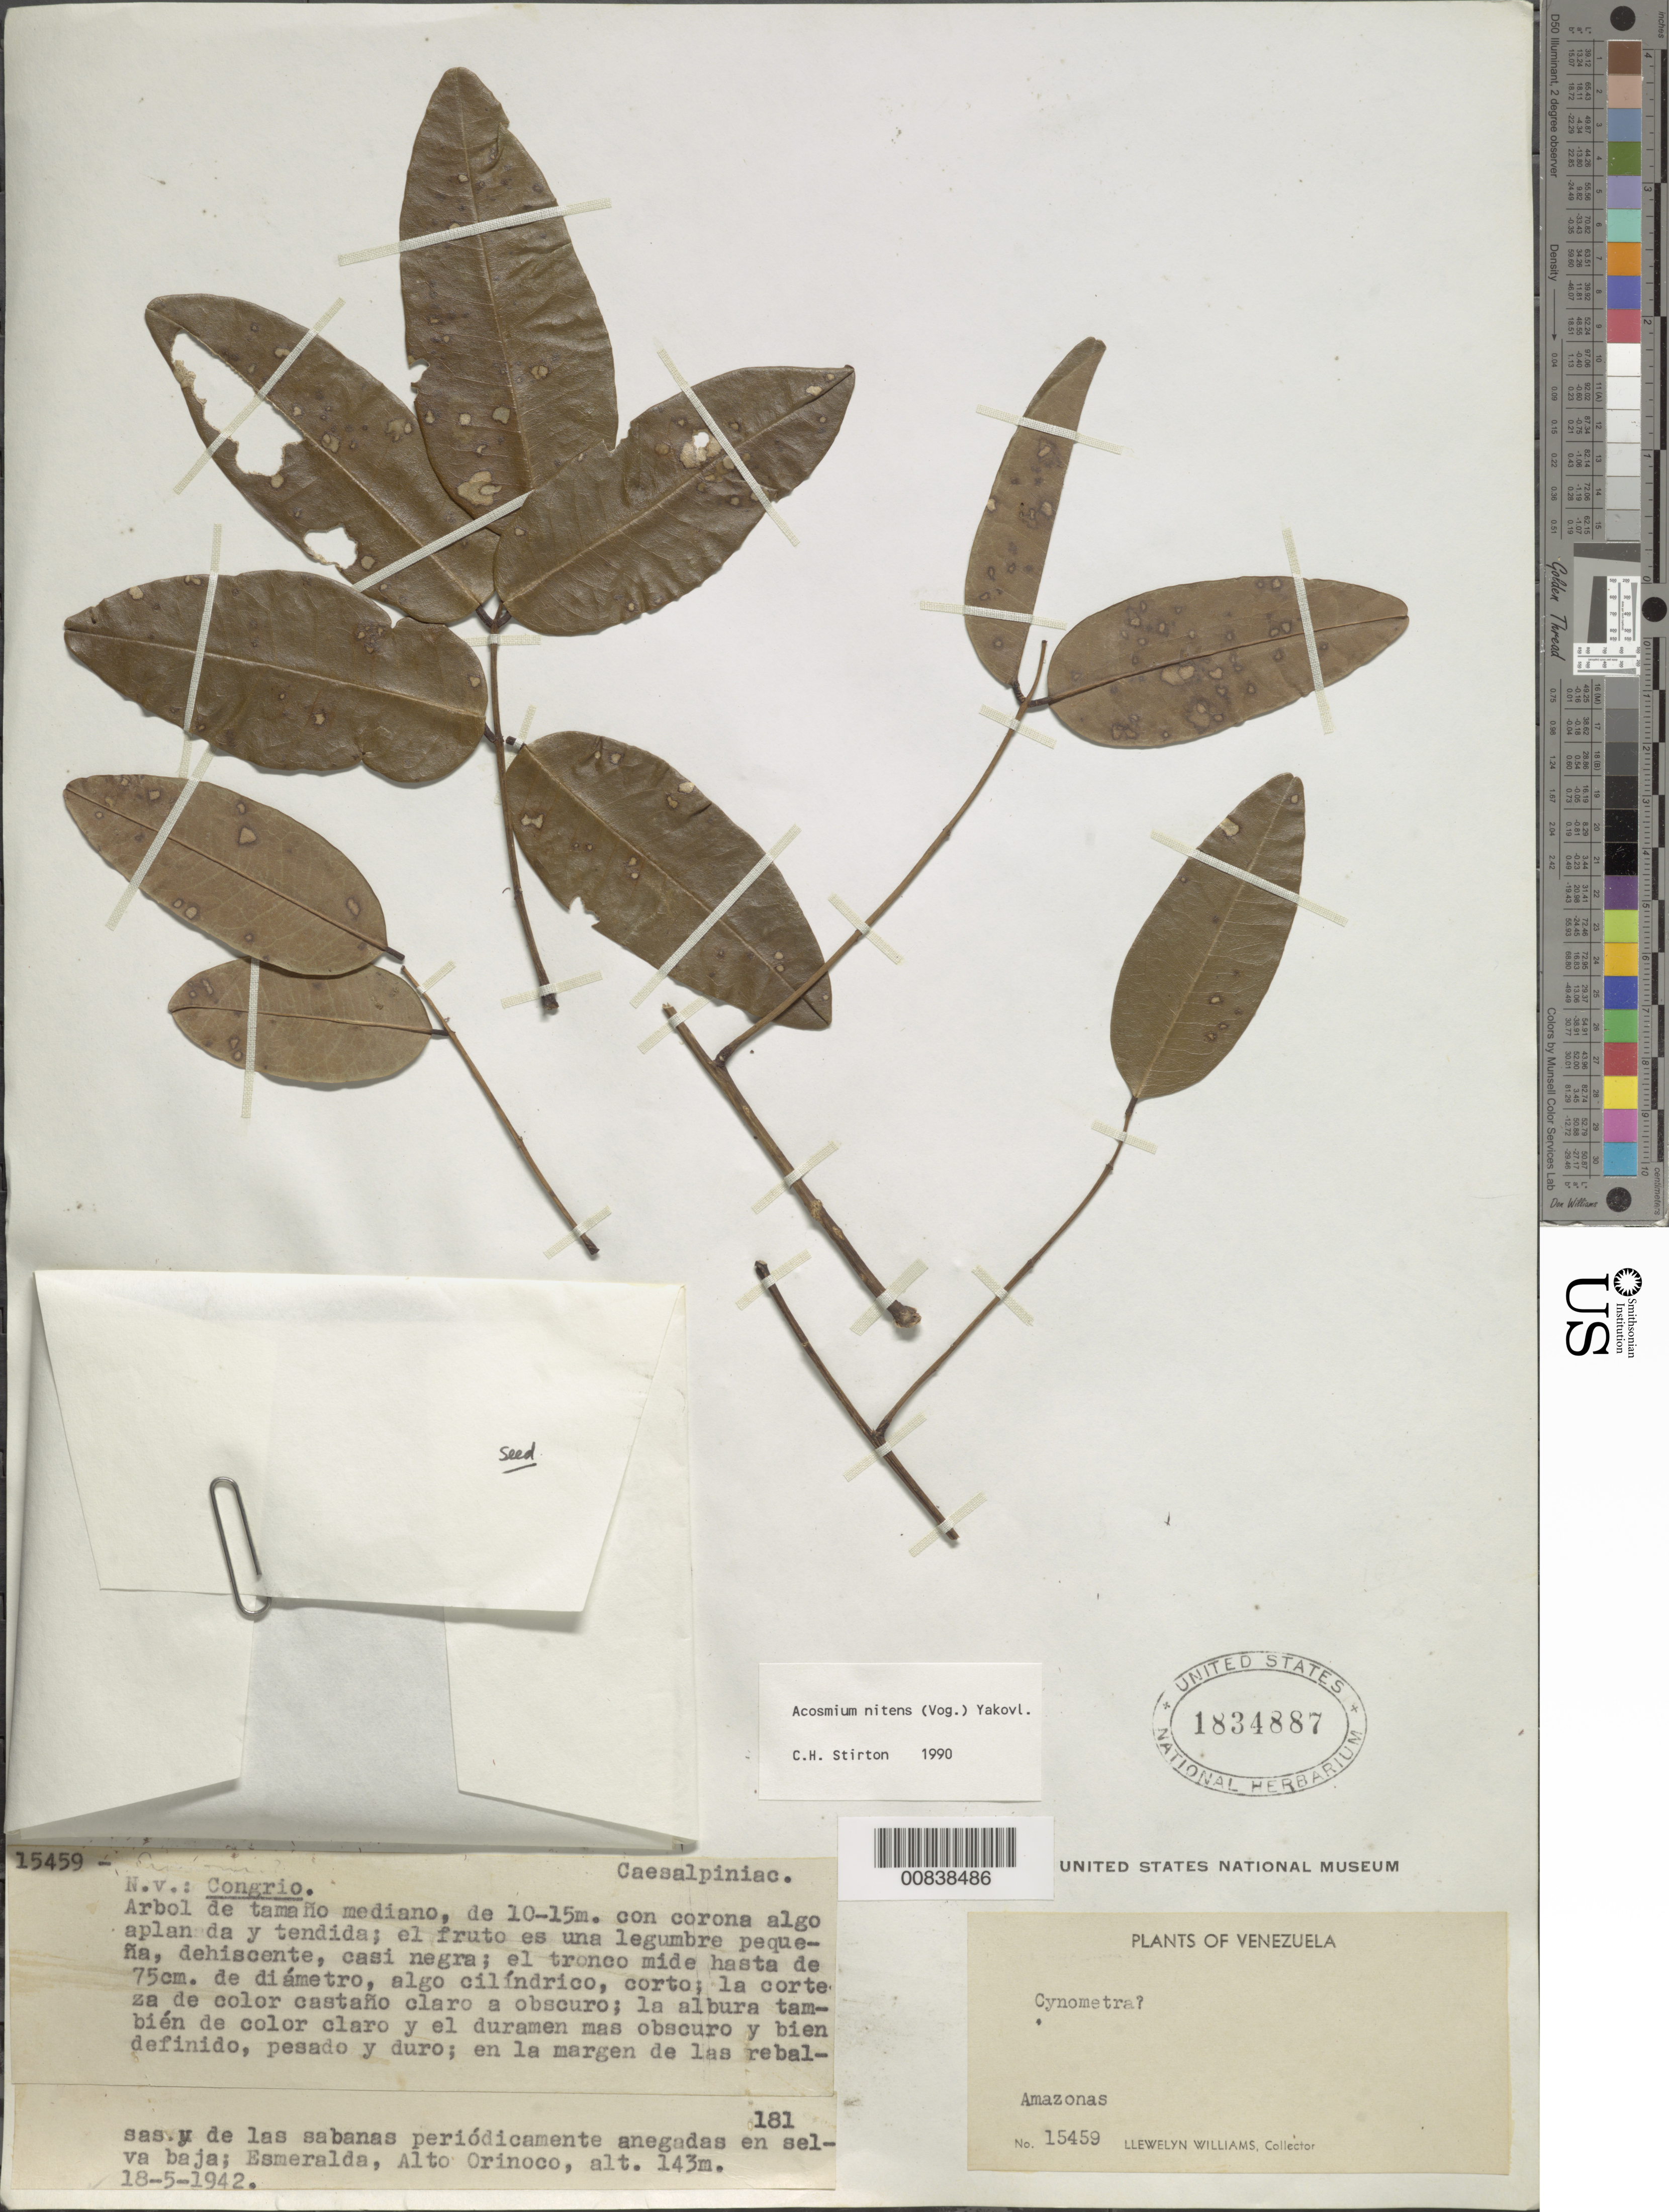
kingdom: Plantae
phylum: Tracheophyta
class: Magnoliopsida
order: Fabales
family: Fabaceae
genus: Acosmium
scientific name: Acosmium nitens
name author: (Vogel) Yakovlev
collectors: Ll. Williams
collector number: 15459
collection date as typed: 18-May-42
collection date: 1942-05-18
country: Venezuela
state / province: Amazonas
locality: Esmeralda, Alto Orinoco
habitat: Margen de las rebalsas y de las sabanas periodicamente anegadas en selva baja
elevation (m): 143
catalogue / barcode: US 1834887